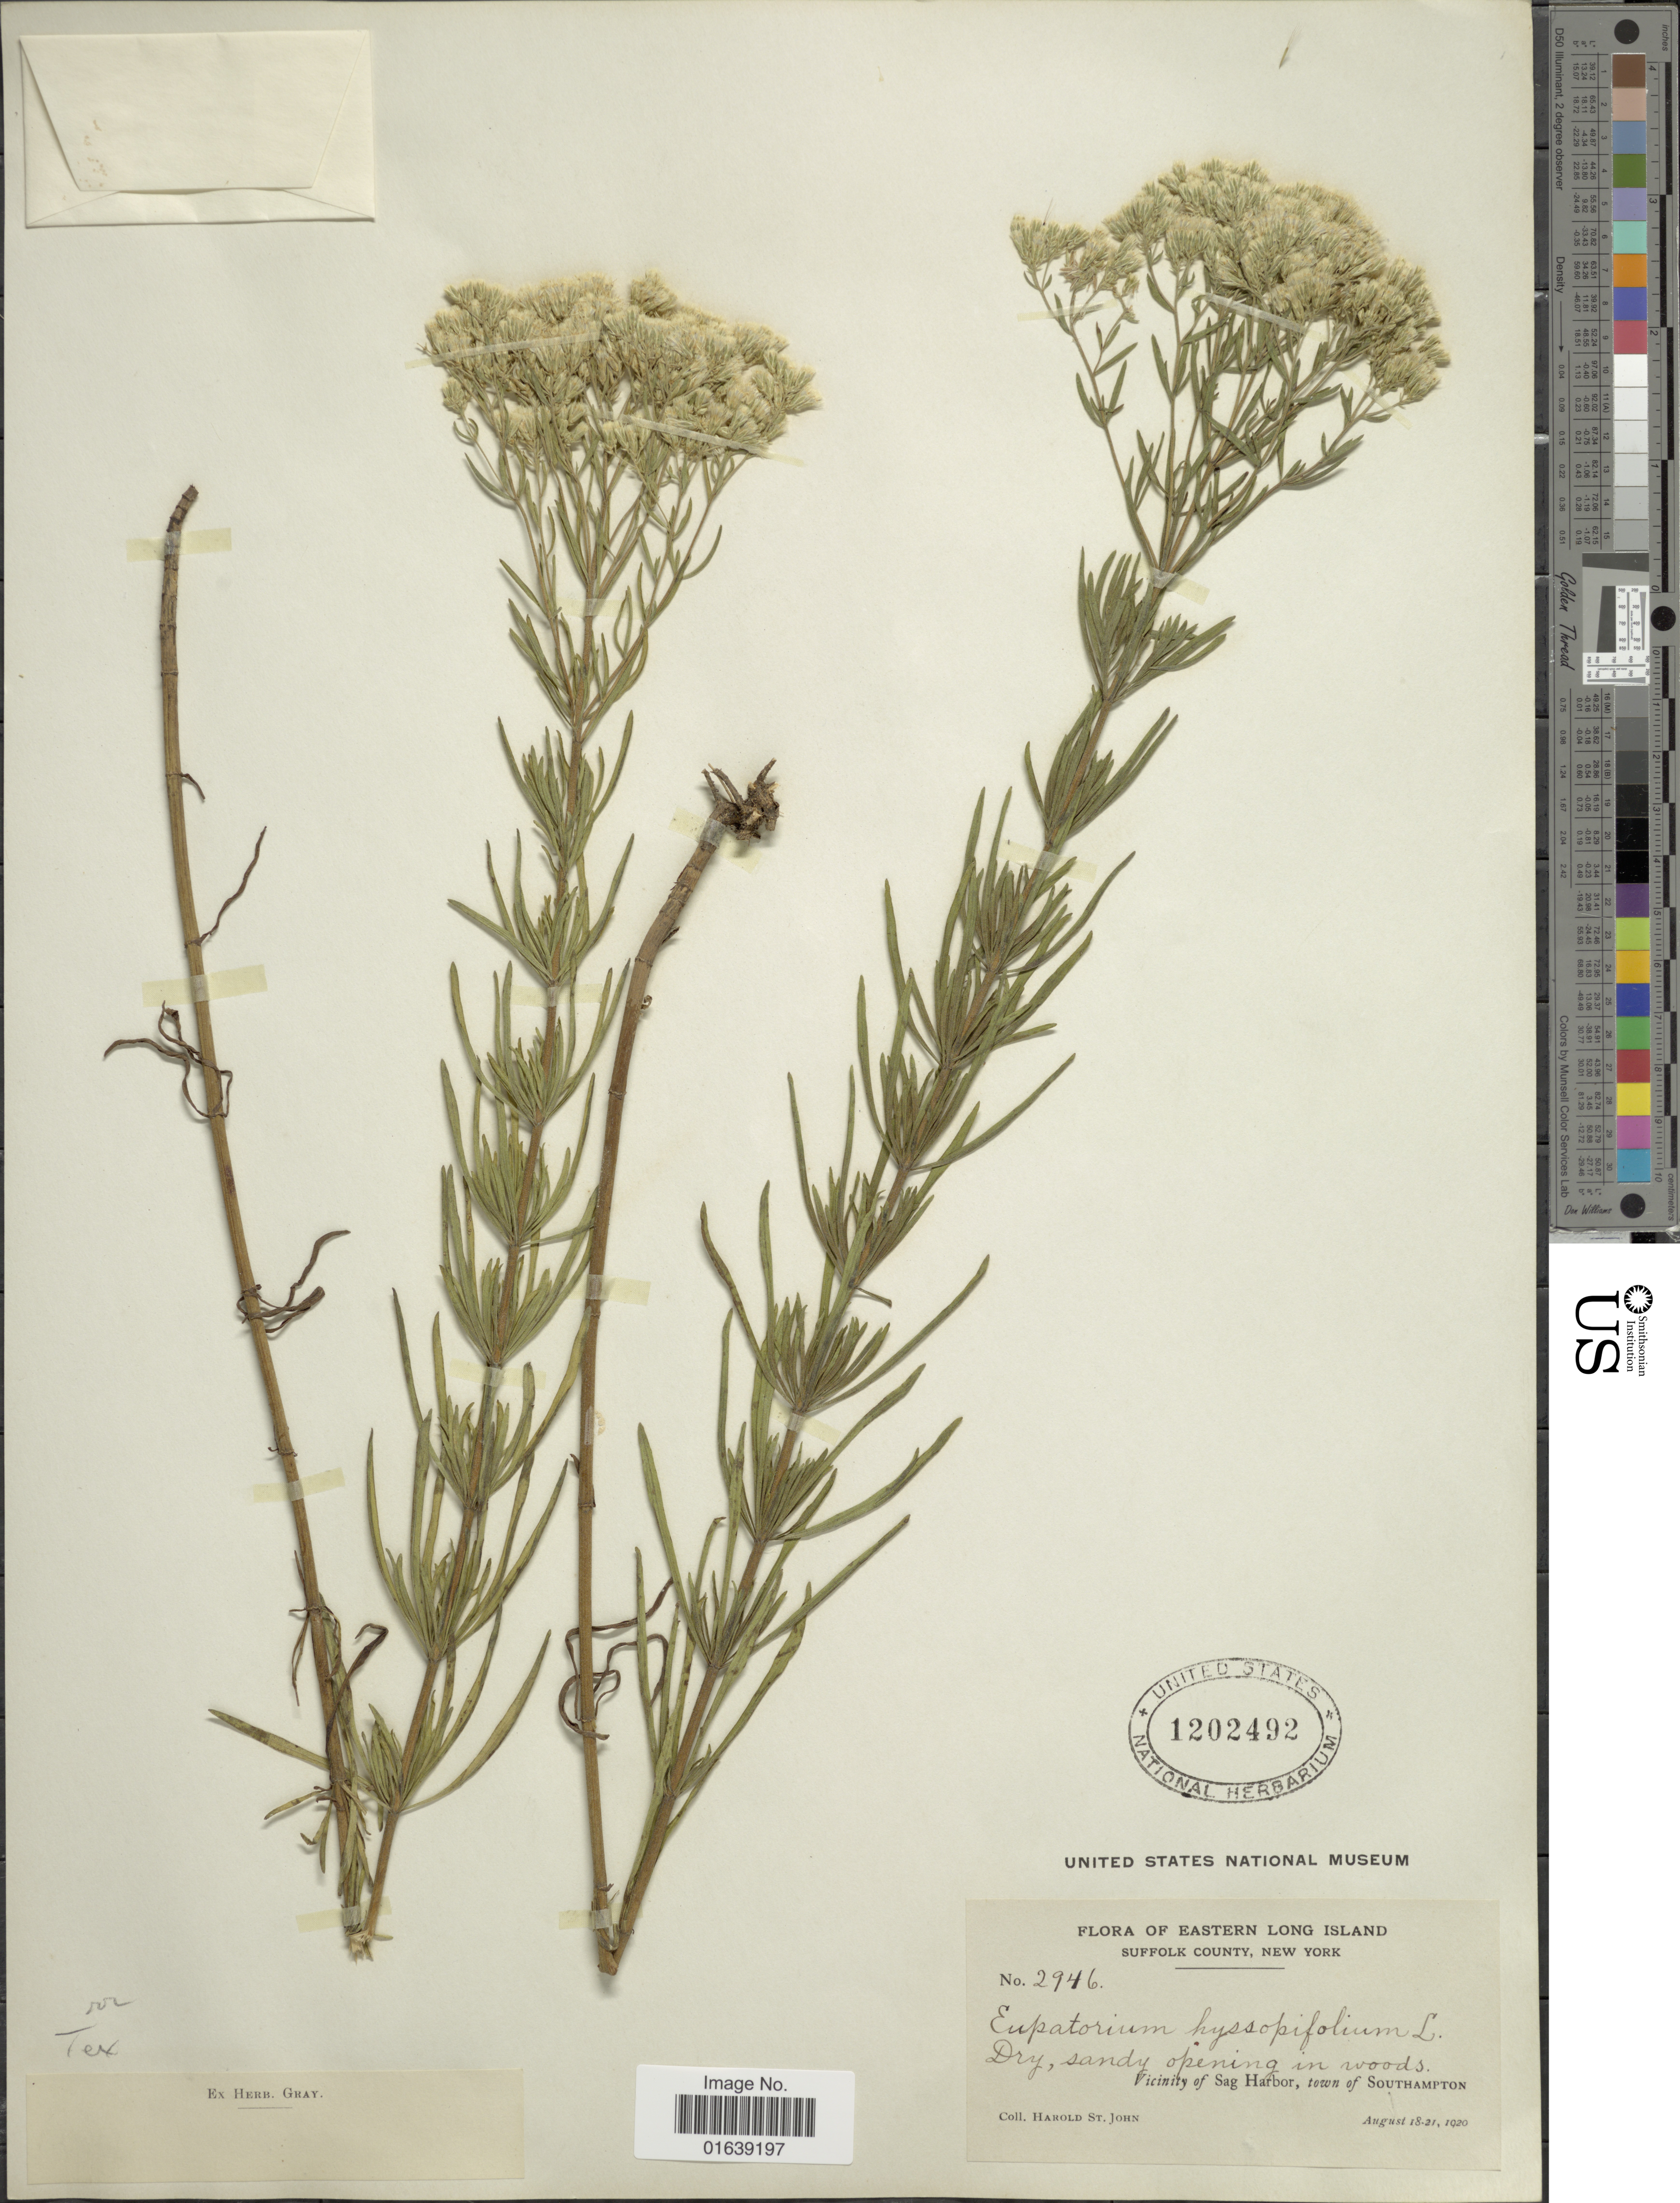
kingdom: Plantae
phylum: Tracheophyta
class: Magnoliopsida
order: Asterales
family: Asteraceae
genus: Eupatorium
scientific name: Eupatorium hyssopifolium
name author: L.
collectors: H. St. John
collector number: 2946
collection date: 1920-08-18/1920-08-21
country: United States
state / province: New York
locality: Eastern Long Island. Suffolk County, New York. Dry sandy opening in woods. Vicinity of Sag Harbor, town of Southhampton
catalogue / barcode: US 1202492